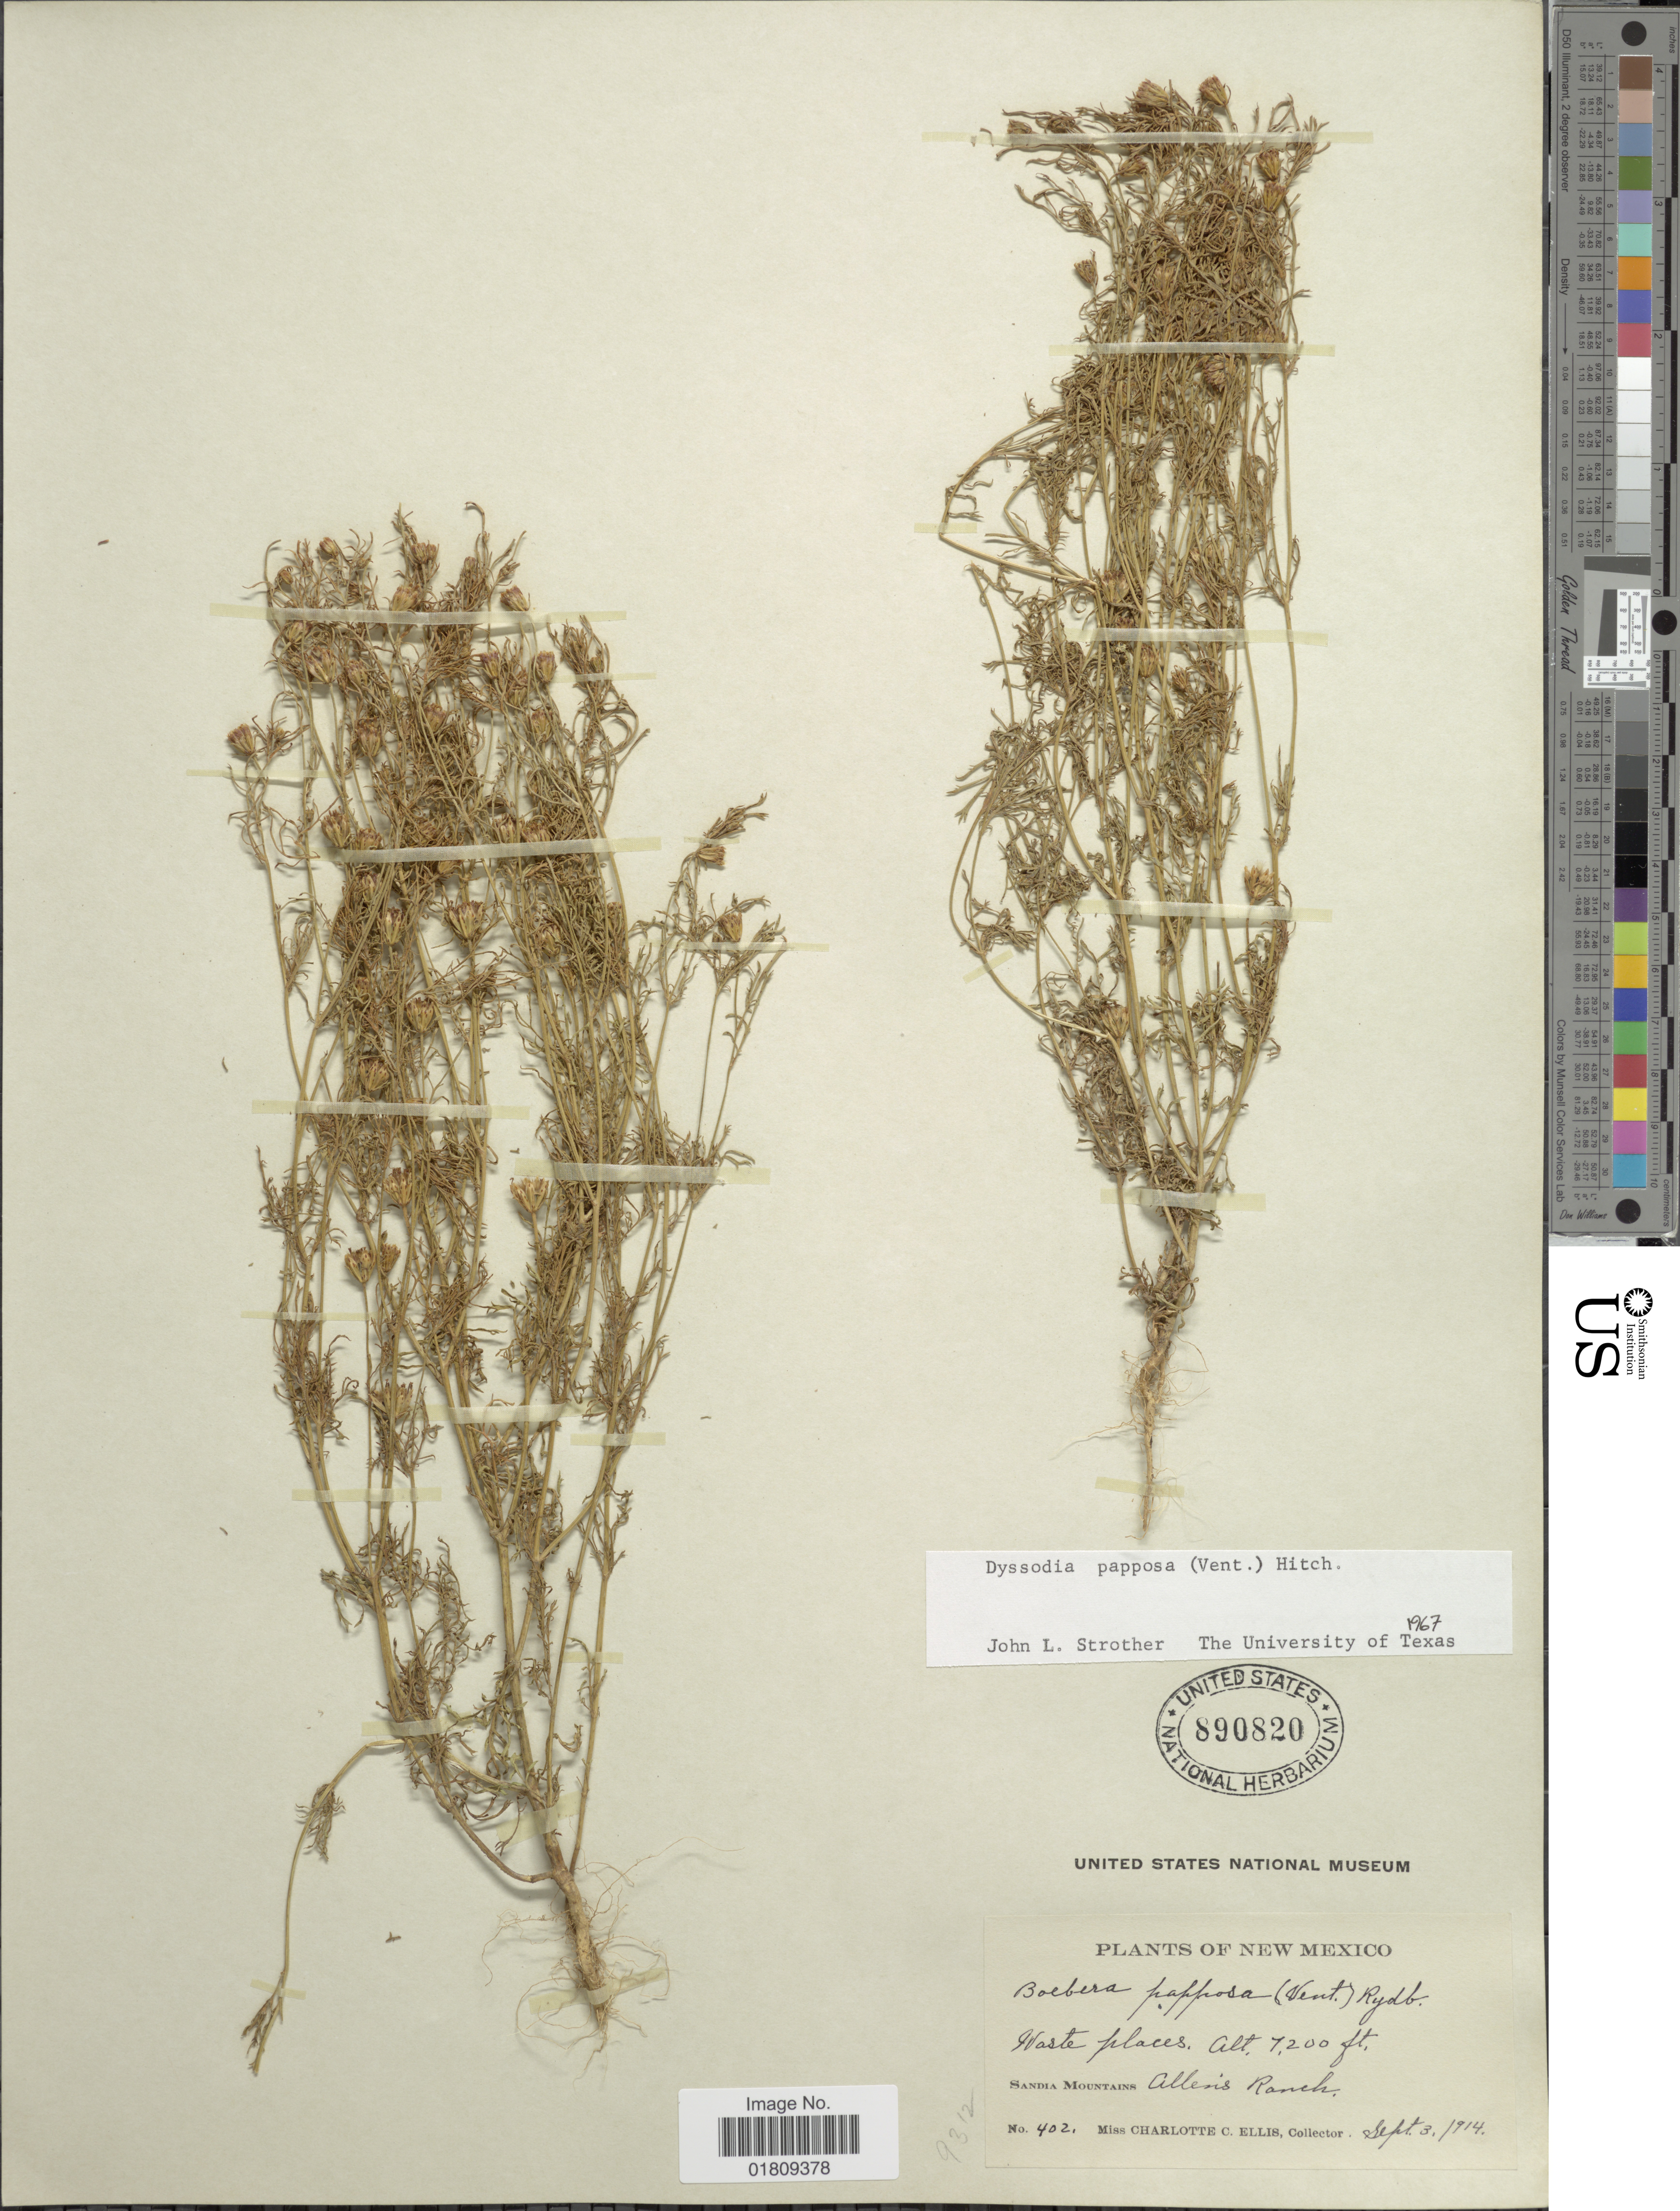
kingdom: Plantae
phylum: Tracheophyta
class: Magnoliopsida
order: Asterales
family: Asteraceae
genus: Dyssodia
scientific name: Dyssodia papposa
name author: (Vent.) Hitchc.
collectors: C. C. Ellis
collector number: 402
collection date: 1914-09-03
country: United States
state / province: New Mexico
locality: Waste places, Allen's Ranch, Sandia Mountains.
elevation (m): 2195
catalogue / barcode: US 890820